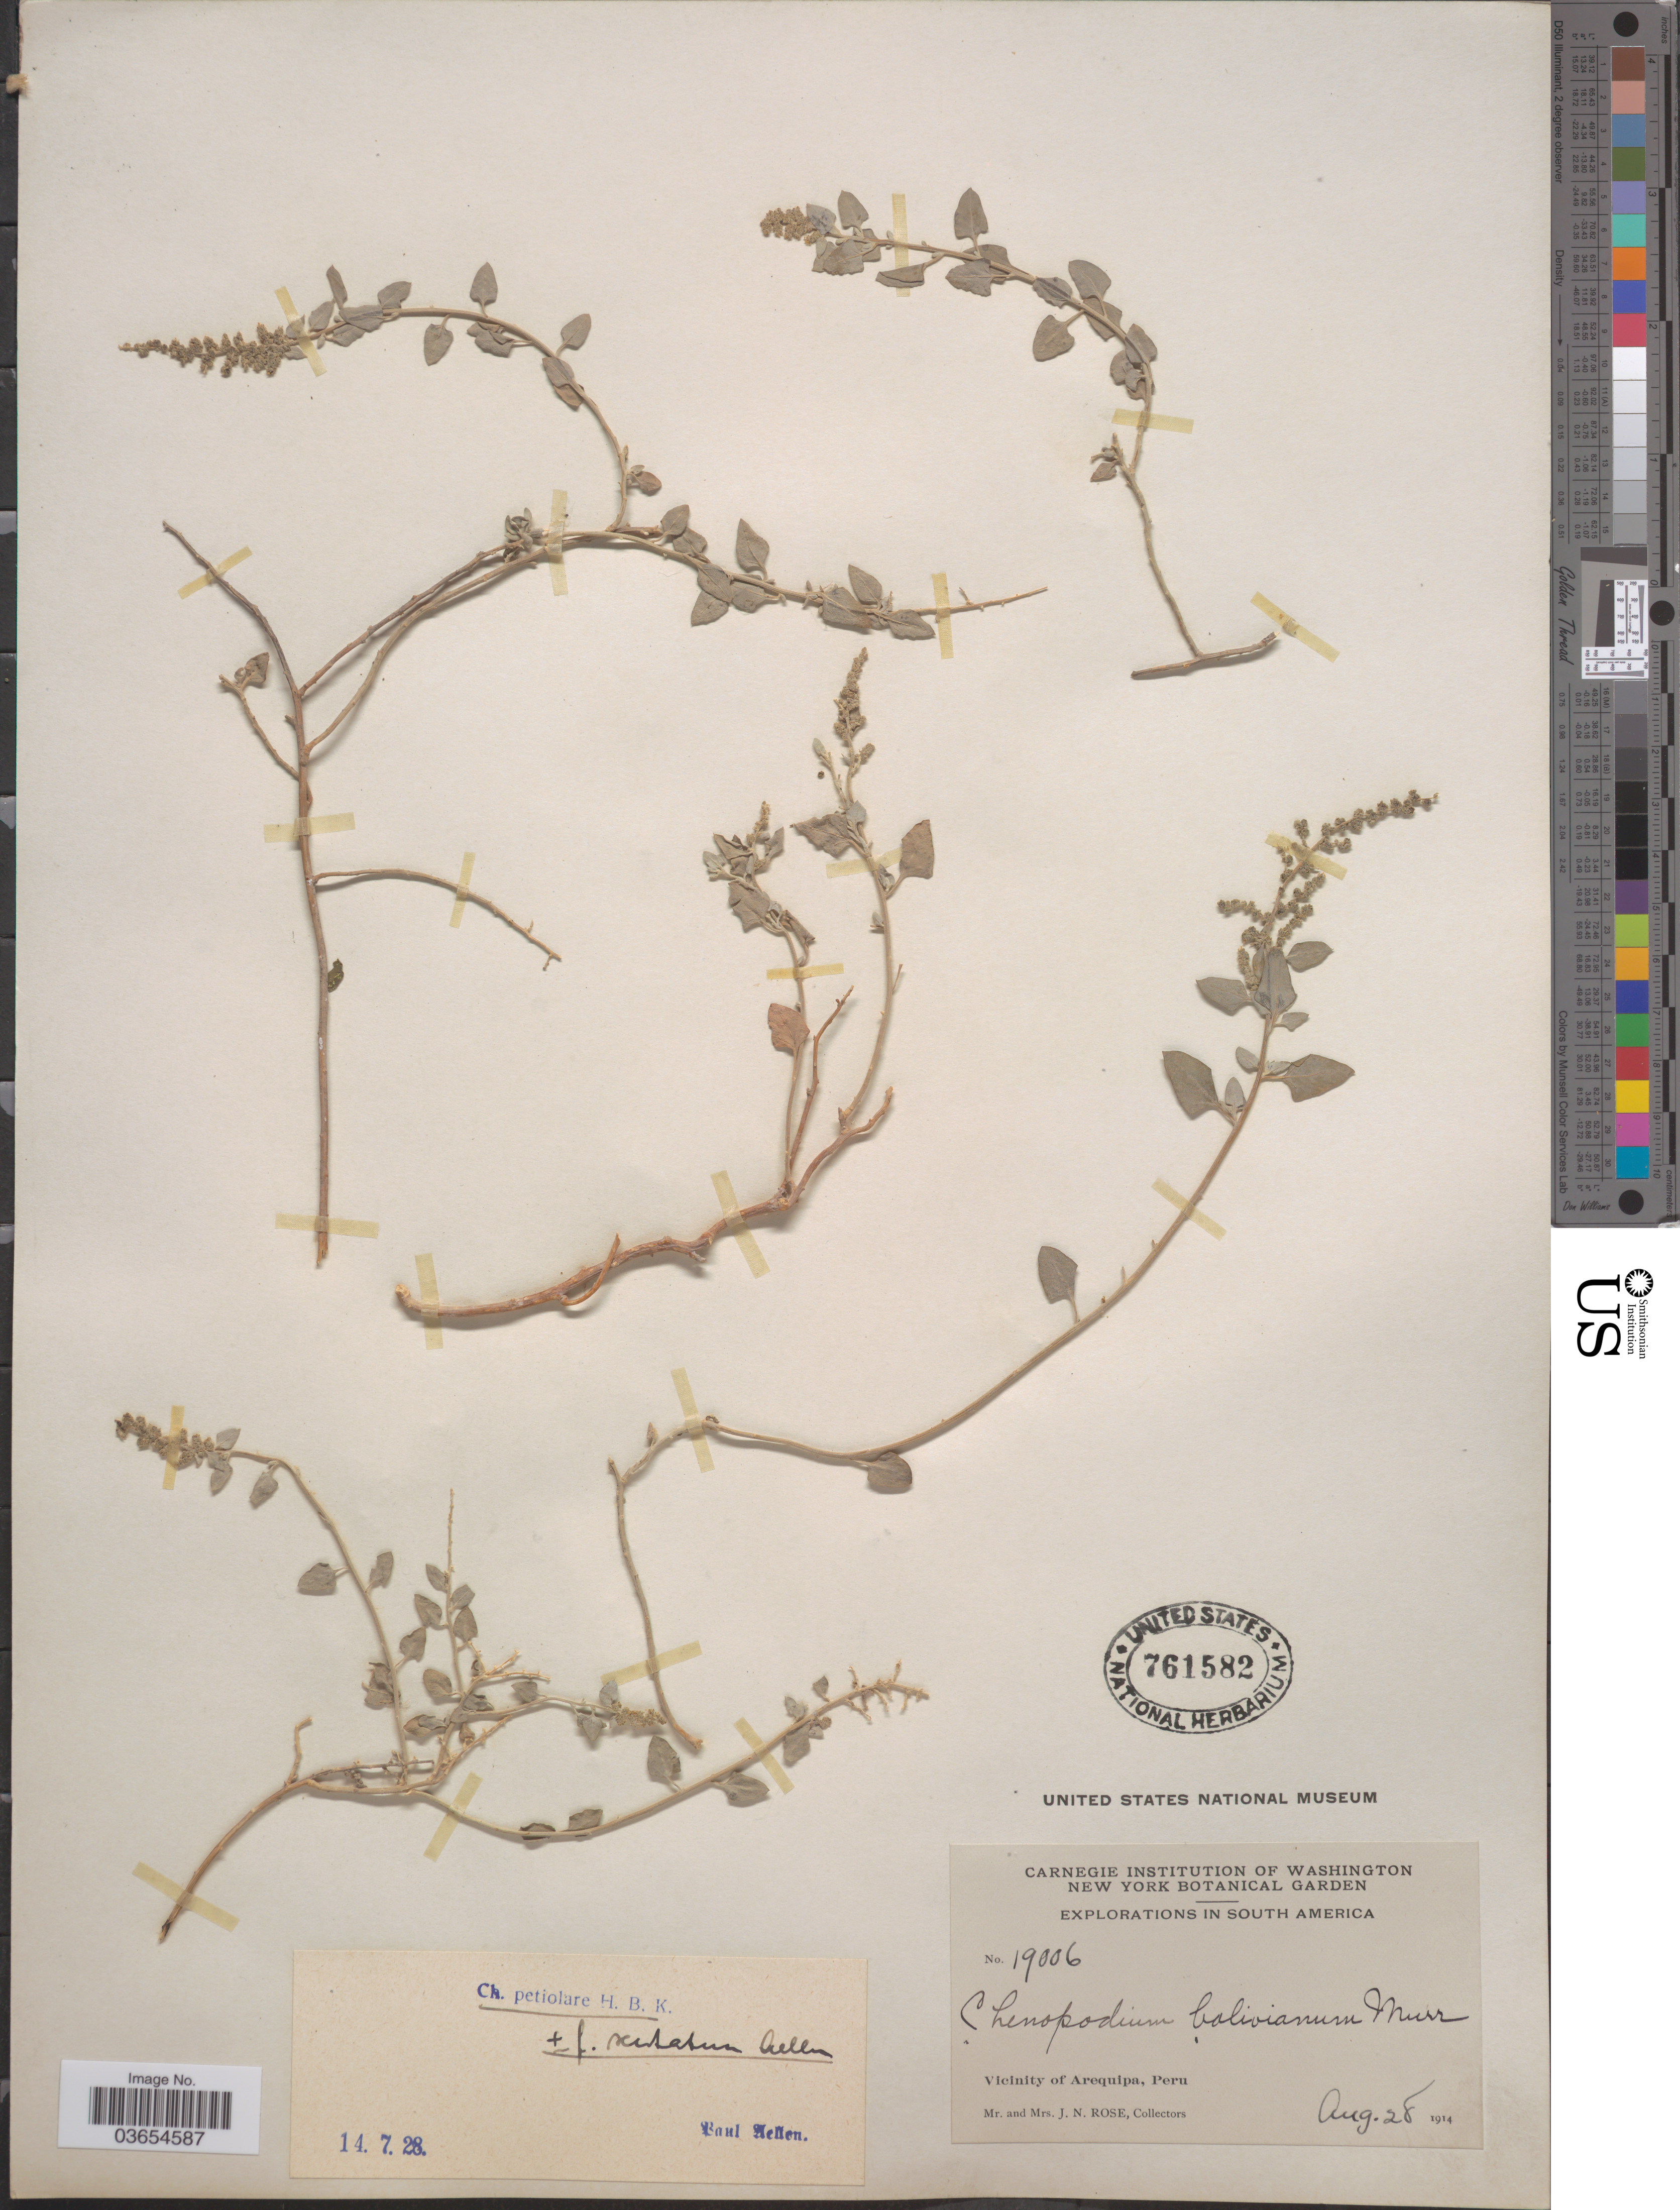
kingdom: Plantae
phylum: Tracheophyta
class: Magnoliopsida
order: Caryophyllales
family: Amaranthaceae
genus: Chenopodium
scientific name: Chenopodium petiolare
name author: Kunth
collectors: J. N. Rose & L. B. Rose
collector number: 19006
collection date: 1914-08-28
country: Peru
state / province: Arequipa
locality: Vicinity of Arequipa.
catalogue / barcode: US 761582